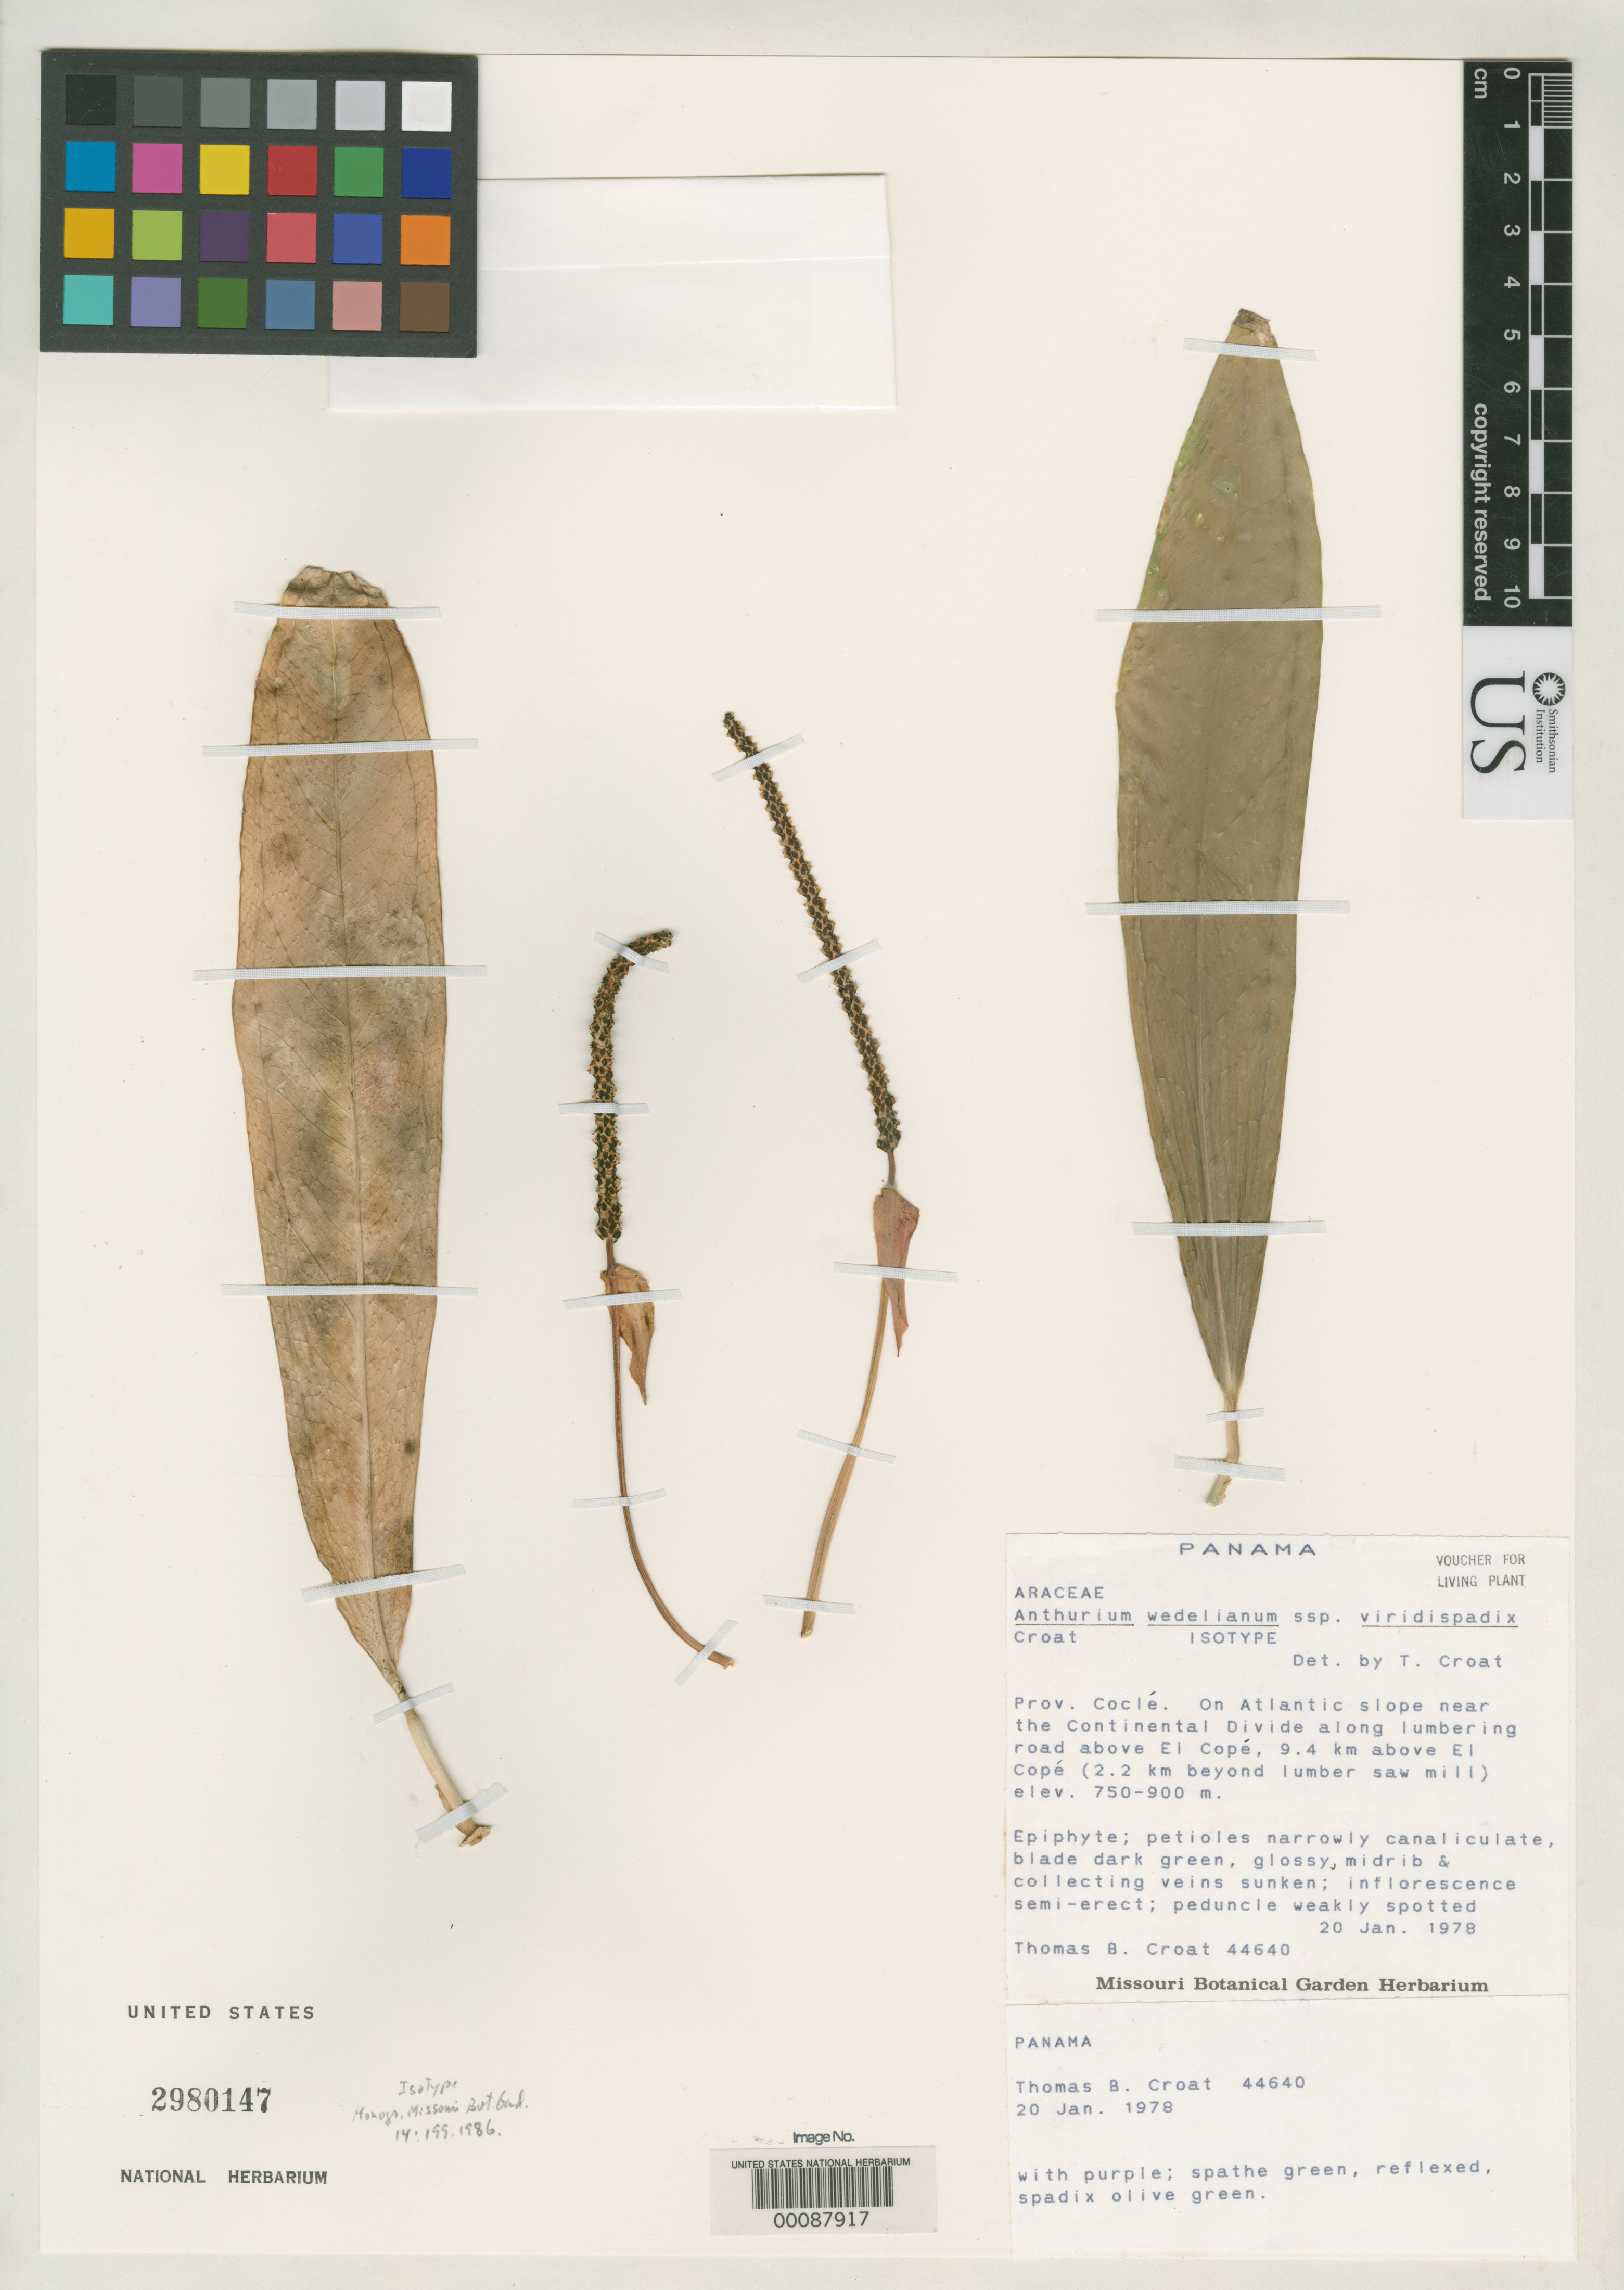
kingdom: Plantae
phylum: Tracheophyta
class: Liliopsida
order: Alismatales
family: Araceae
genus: Anthurium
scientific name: Anthurium wedelianum subsp. viridispadix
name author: Croat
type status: Isotype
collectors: T. B. Croat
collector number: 44640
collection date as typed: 20 Jan 1978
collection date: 1978-01-20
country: Panama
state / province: Coclé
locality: On Atlantic slope 9.4km above El Cope.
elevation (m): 750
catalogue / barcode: US 2980147